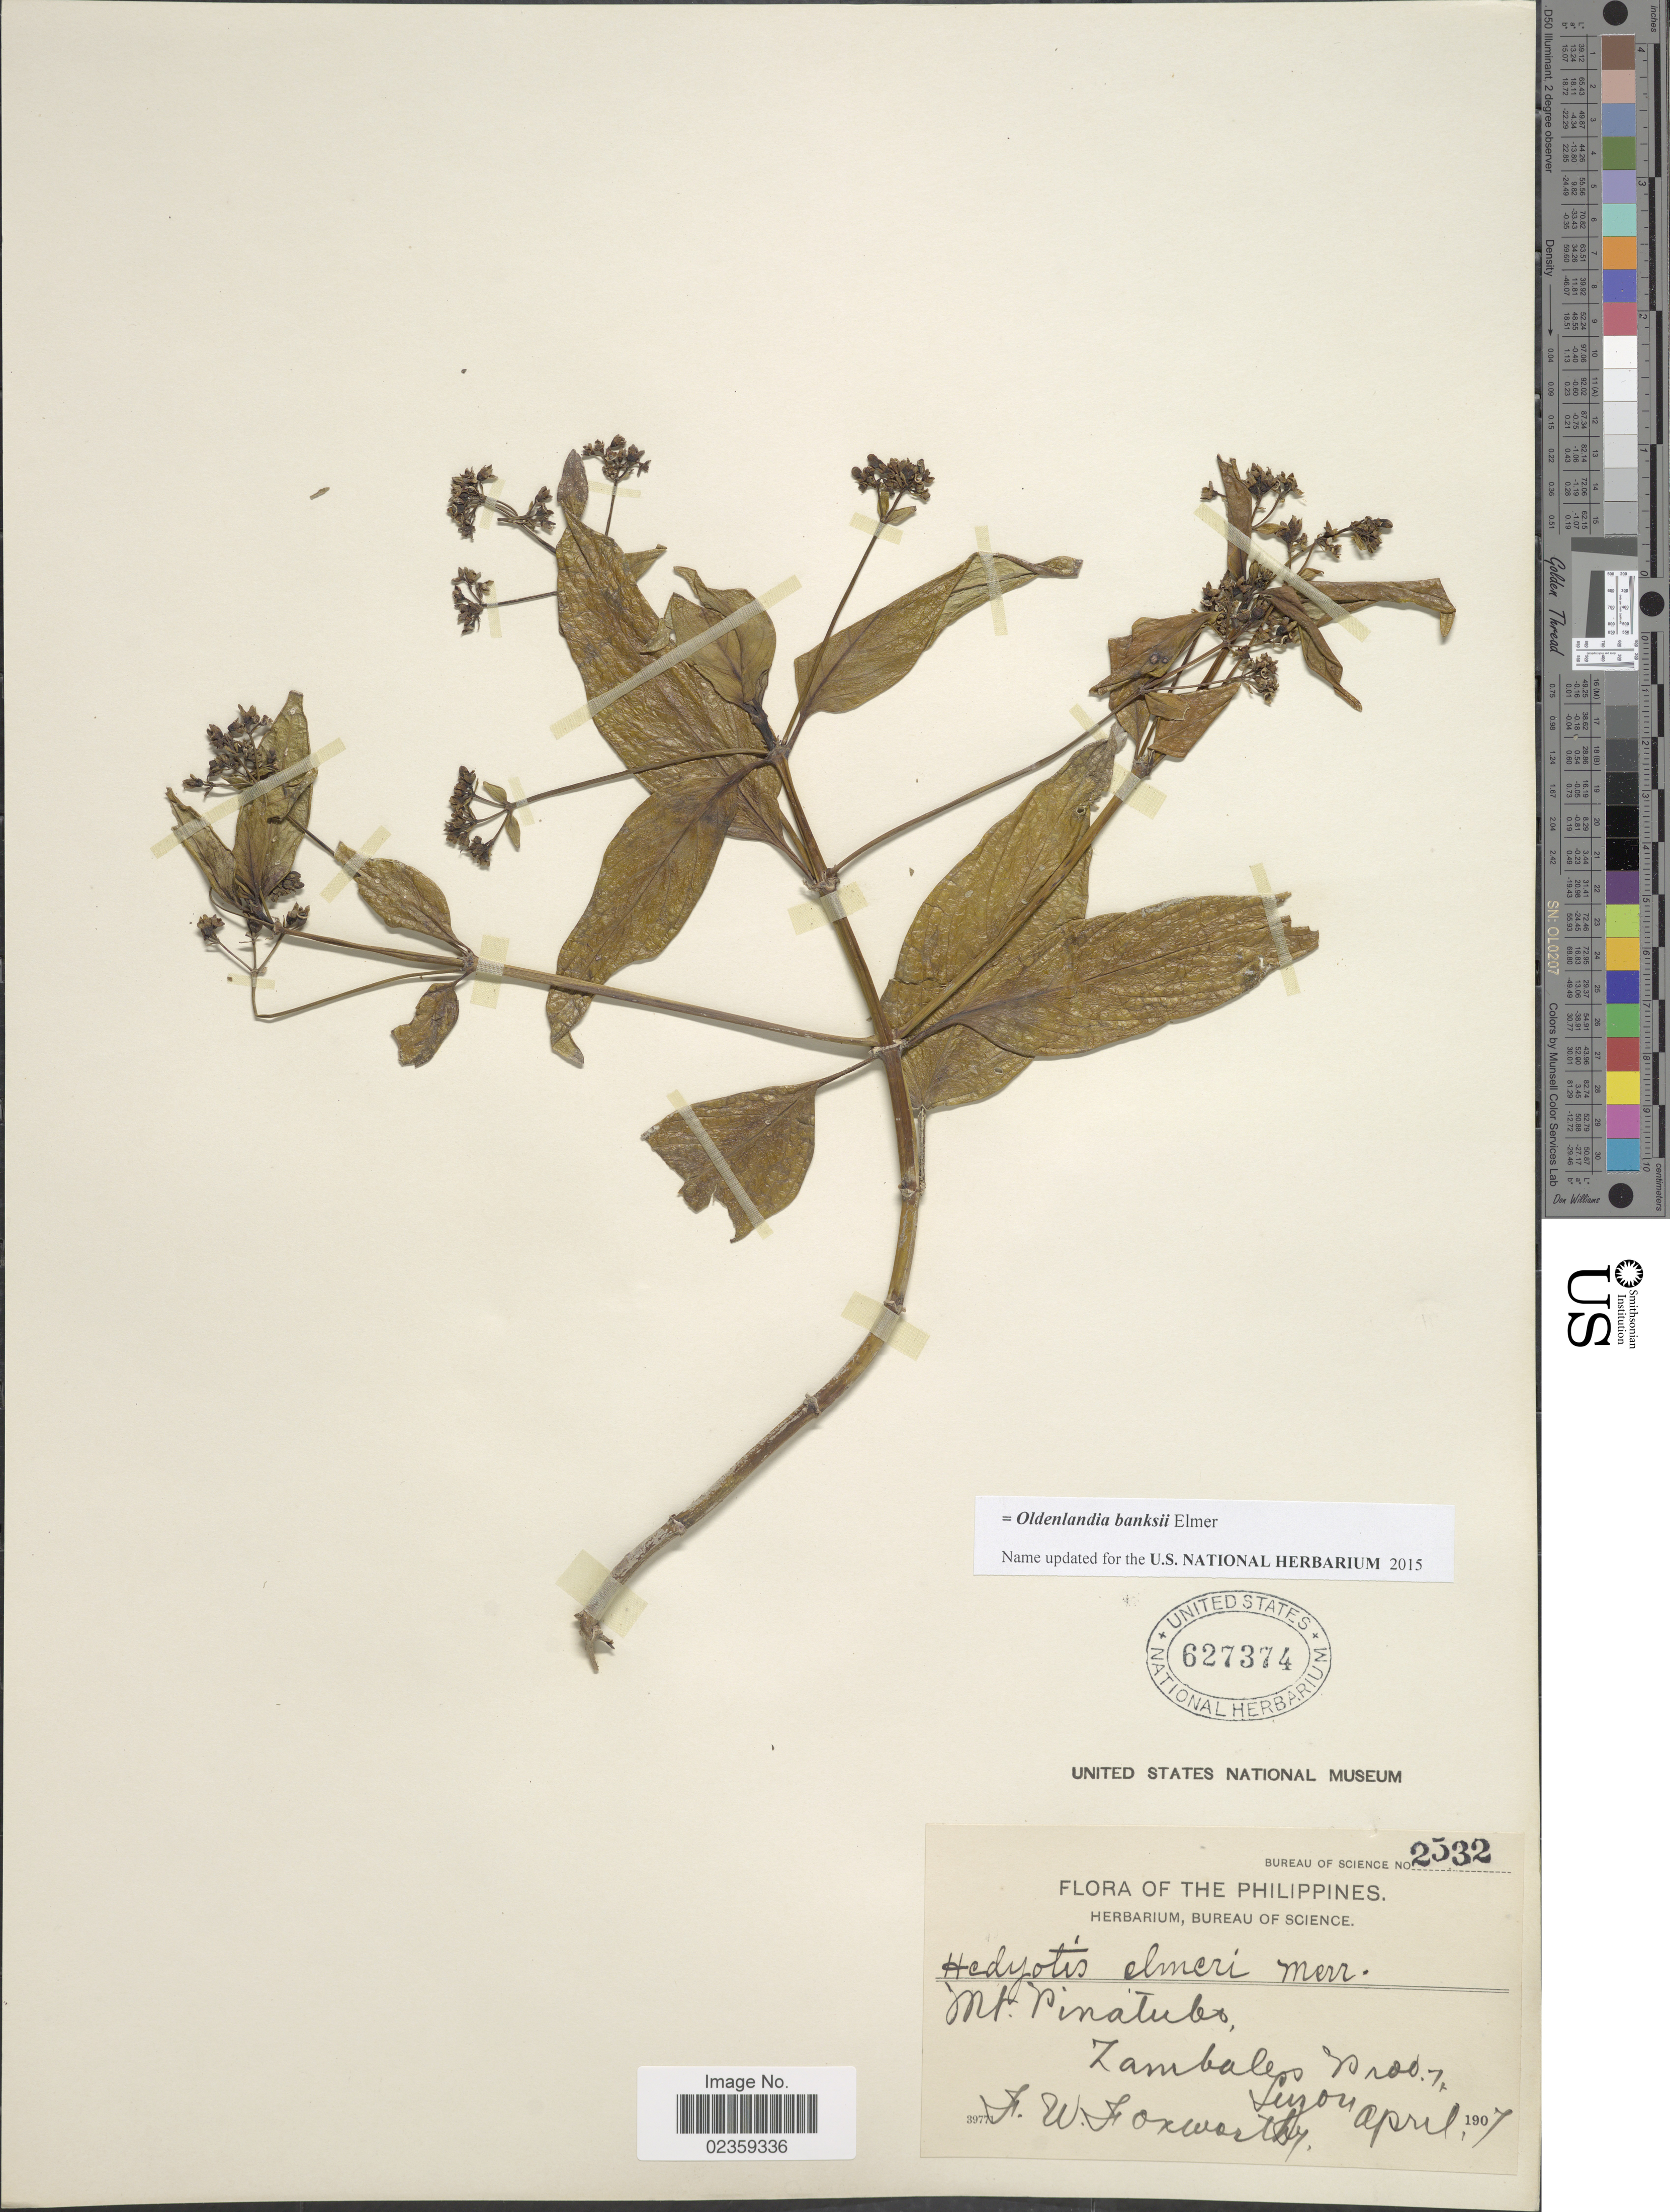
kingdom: Plantae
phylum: Tracheophyta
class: Magnoliopsida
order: Gentianales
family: Rubiaceae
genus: Oldenlandia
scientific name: Oldenlandia banksii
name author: Elmer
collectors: F. W. Foxworthy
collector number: Bureau of Science 2532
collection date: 1907-04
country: Philippines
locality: Mt. Pinatubo, Zambales Prov., Luzon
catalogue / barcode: US 627374